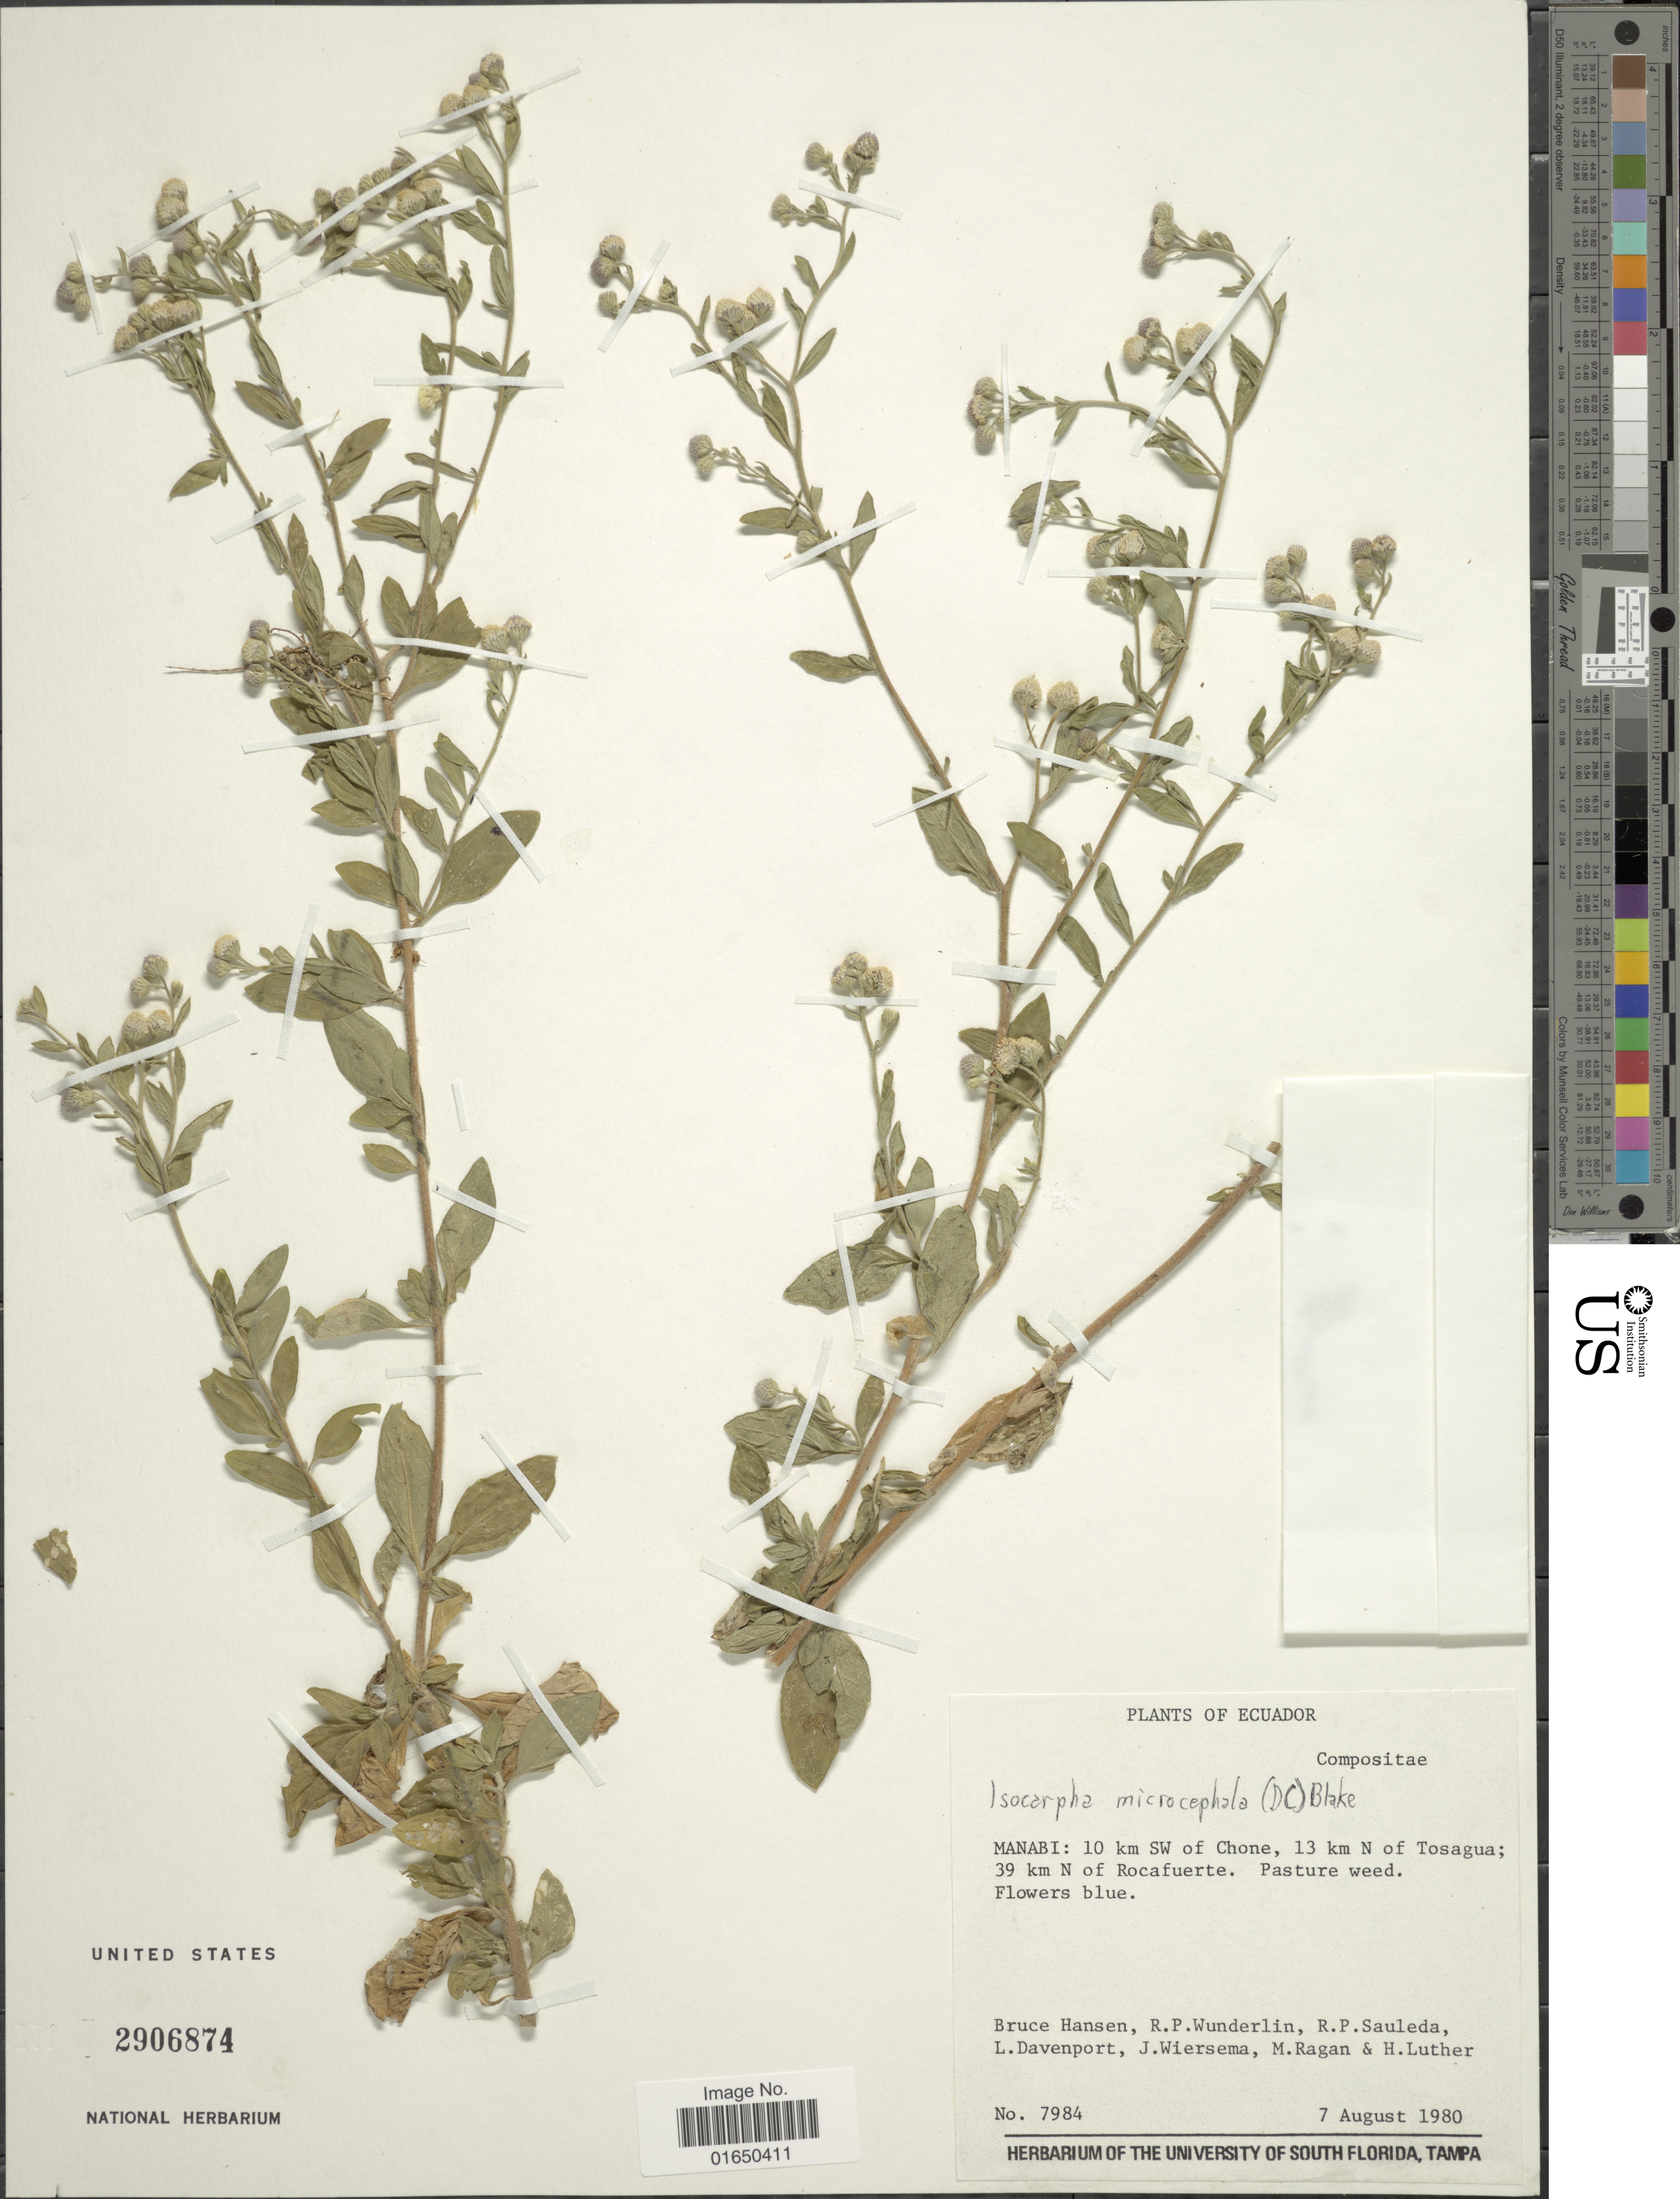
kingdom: Plantae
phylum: Tracheophyta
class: Magnoliopsida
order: Asterales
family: Asteraceae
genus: Isocarpha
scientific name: Isocarpha microcephala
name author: (DC.) S.F. Blake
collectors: B. Hansen, R. P. Wunderlin, R. Sauleda, L. Davenport & et al.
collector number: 7984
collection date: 1980-08-07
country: Ecuador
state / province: Manabí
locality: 10 km SW of Chone, 13 km N of Tosagua; 39 km N of Rocafuerte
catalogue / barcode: US 2906874